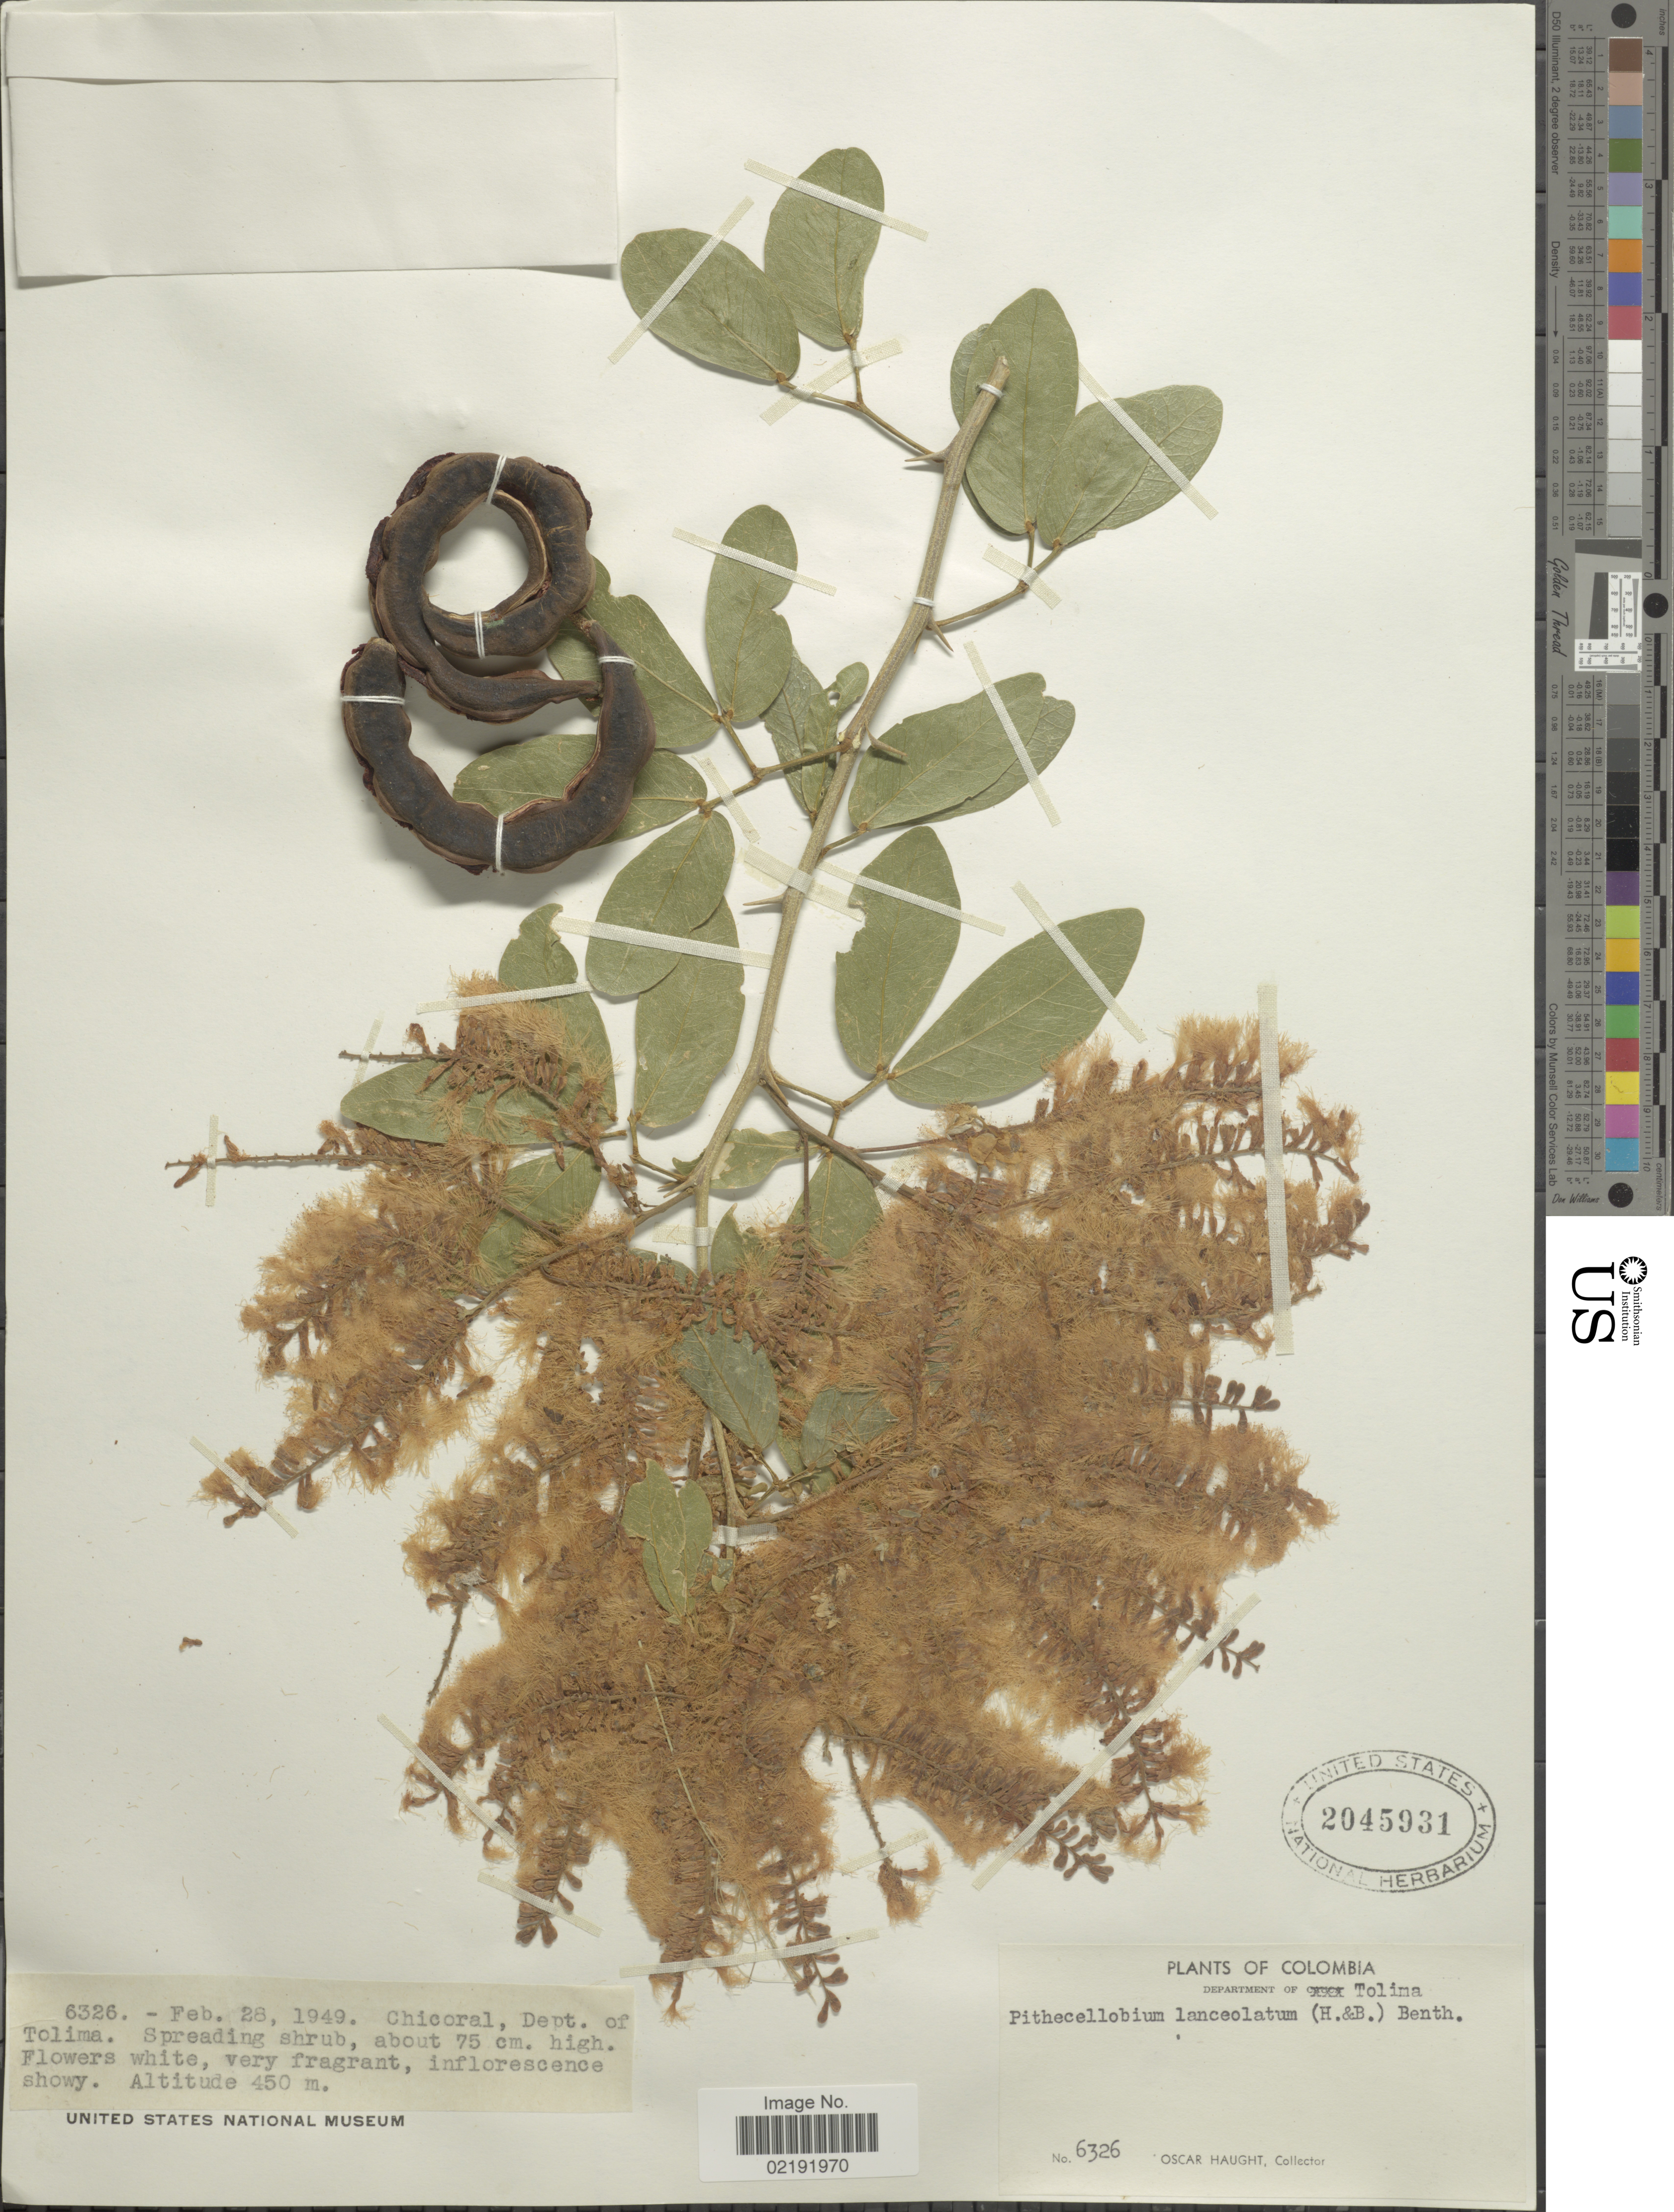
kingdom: Plantae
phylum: Tracheophyta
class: Magnoliopsida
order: Fabales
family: Fabaceae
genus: Pithecellobium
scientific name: Pithecellobium lanceolatum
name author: (Humb. & Bonpl. ex Willd.) Benth.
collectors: O. L. Haught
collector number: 6326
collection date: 1949-02-28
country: Colombia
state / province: Tolima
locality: Chicoral, Dept. of Tolima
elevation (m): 450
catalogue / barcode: US 2045931